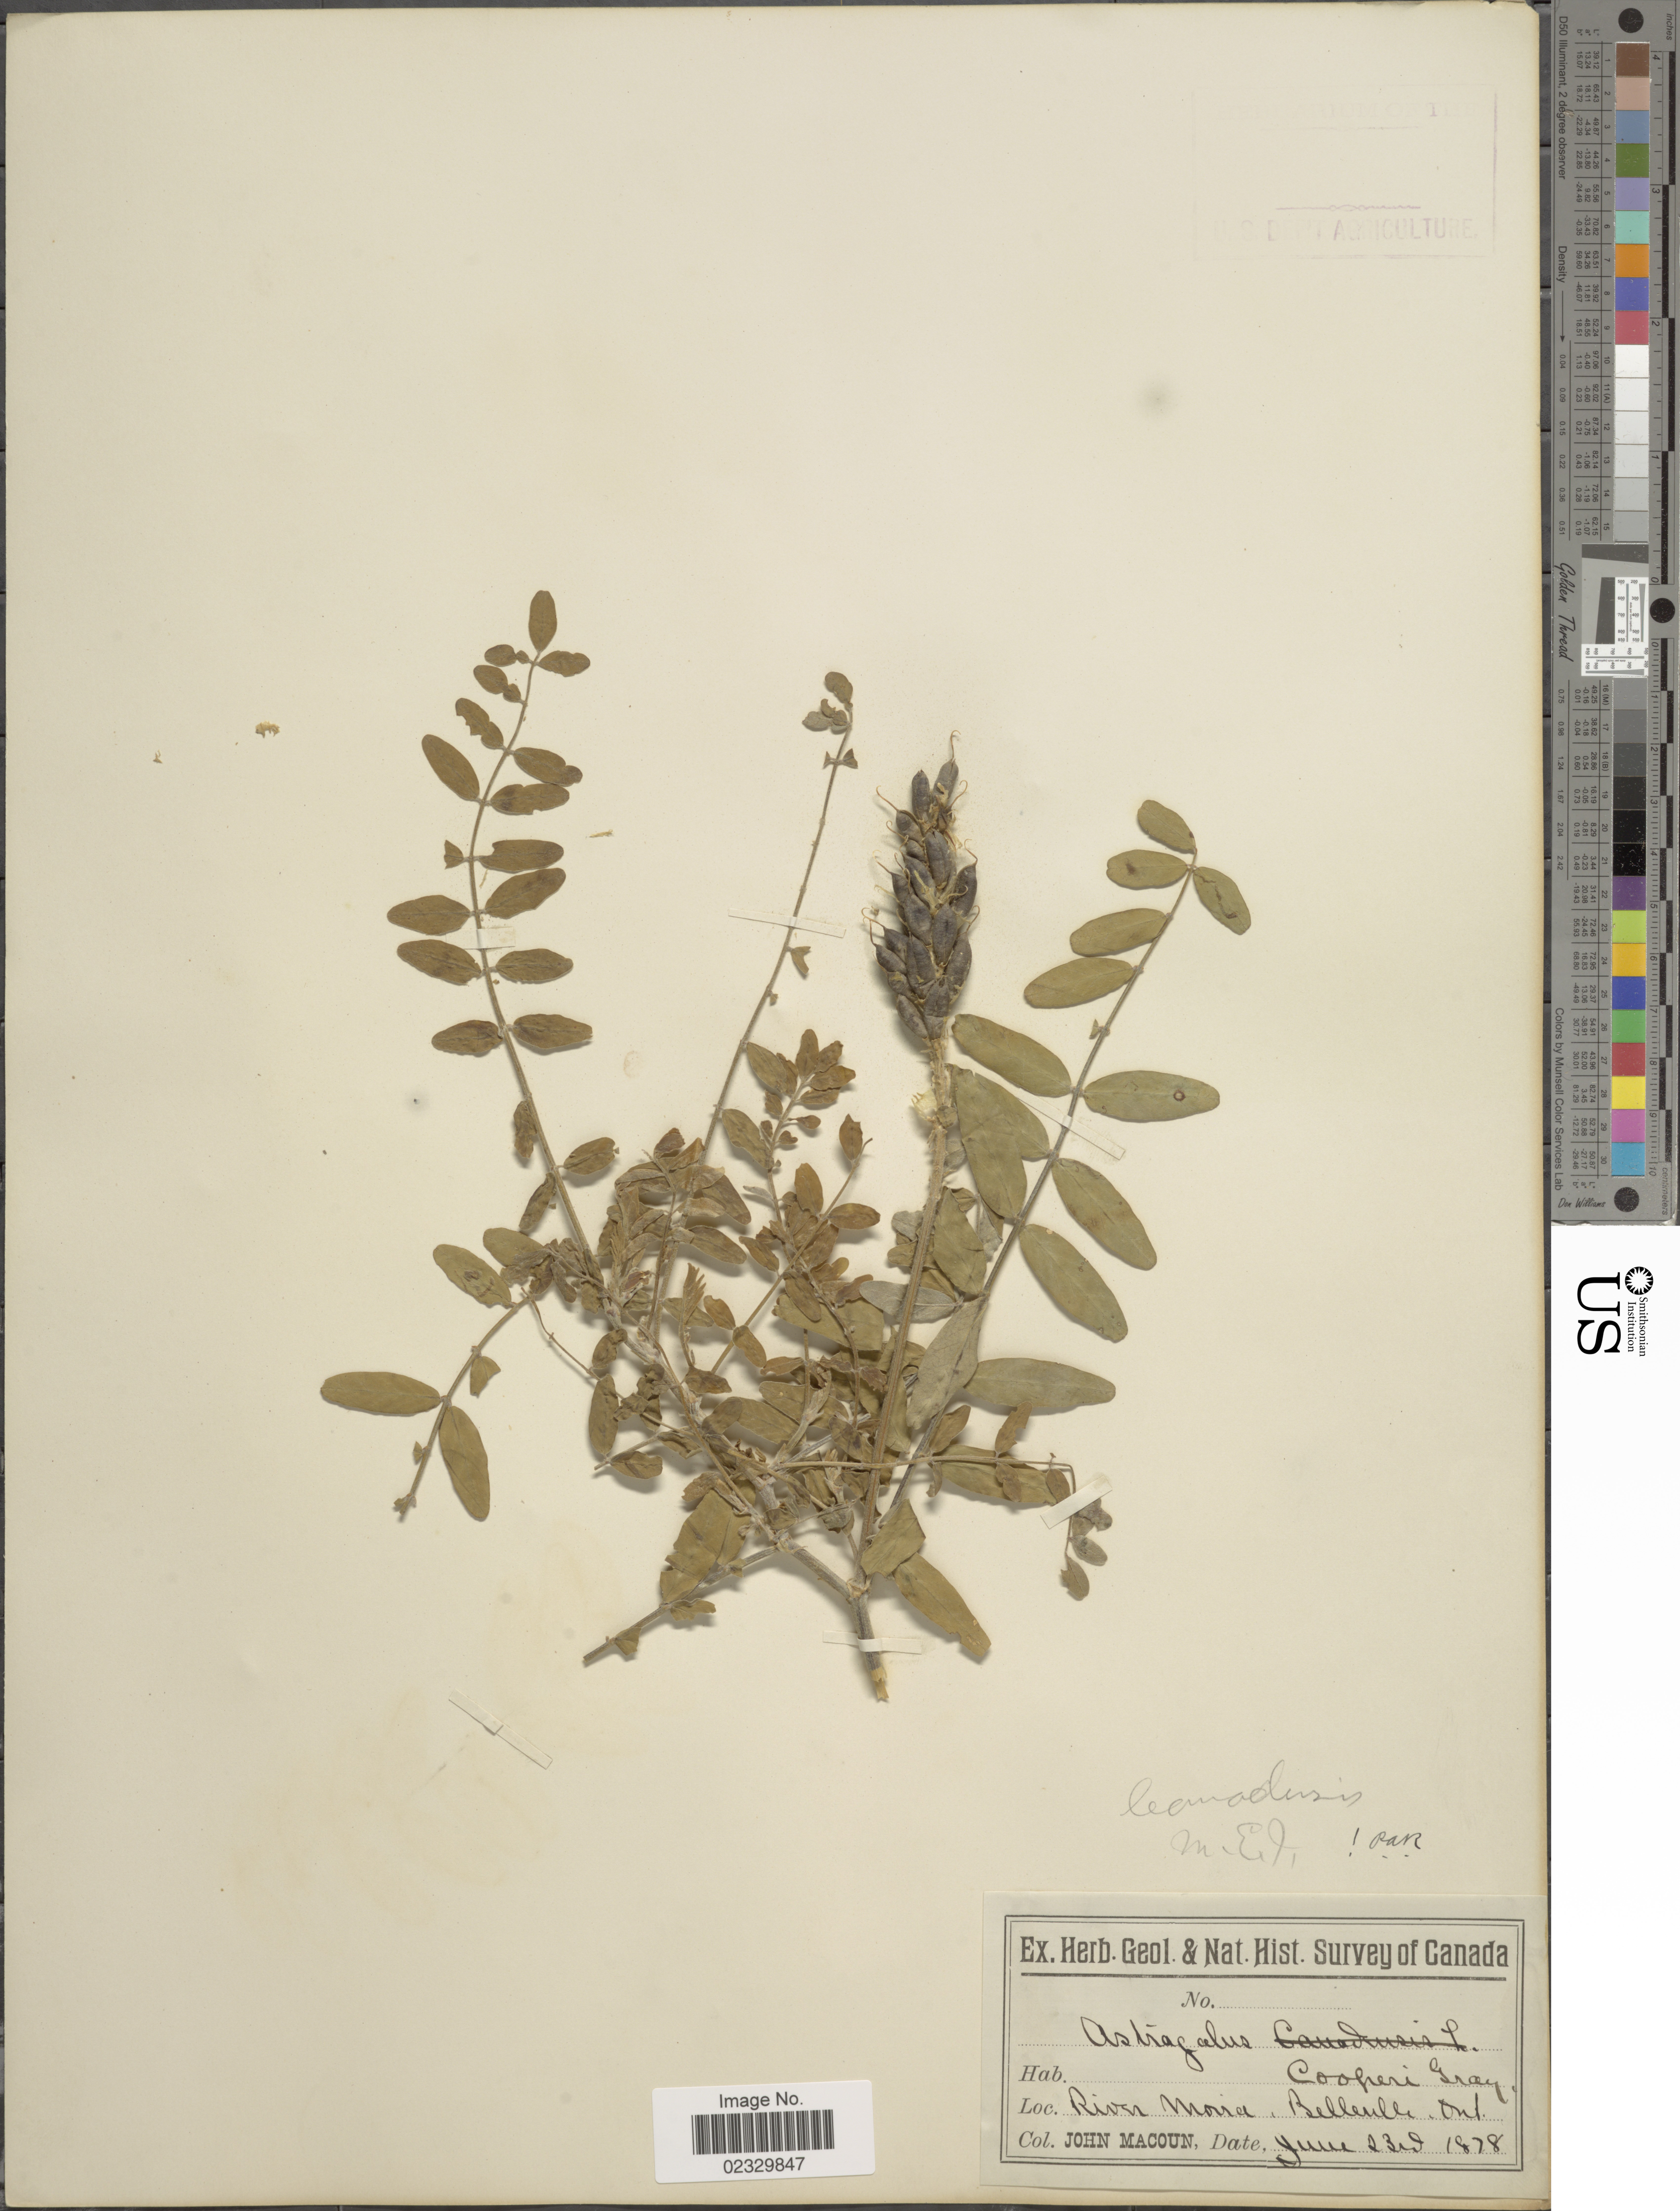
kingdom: Plantae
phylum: Tracheophyta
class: Magnoliopsida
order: Fabales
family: Fabaceae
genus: Astragalus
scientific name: Astragalus canadensis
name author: L.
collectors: J. Macoun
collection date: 1878-06-23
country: Canada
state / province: Ontario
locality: River Moira., Bellenle